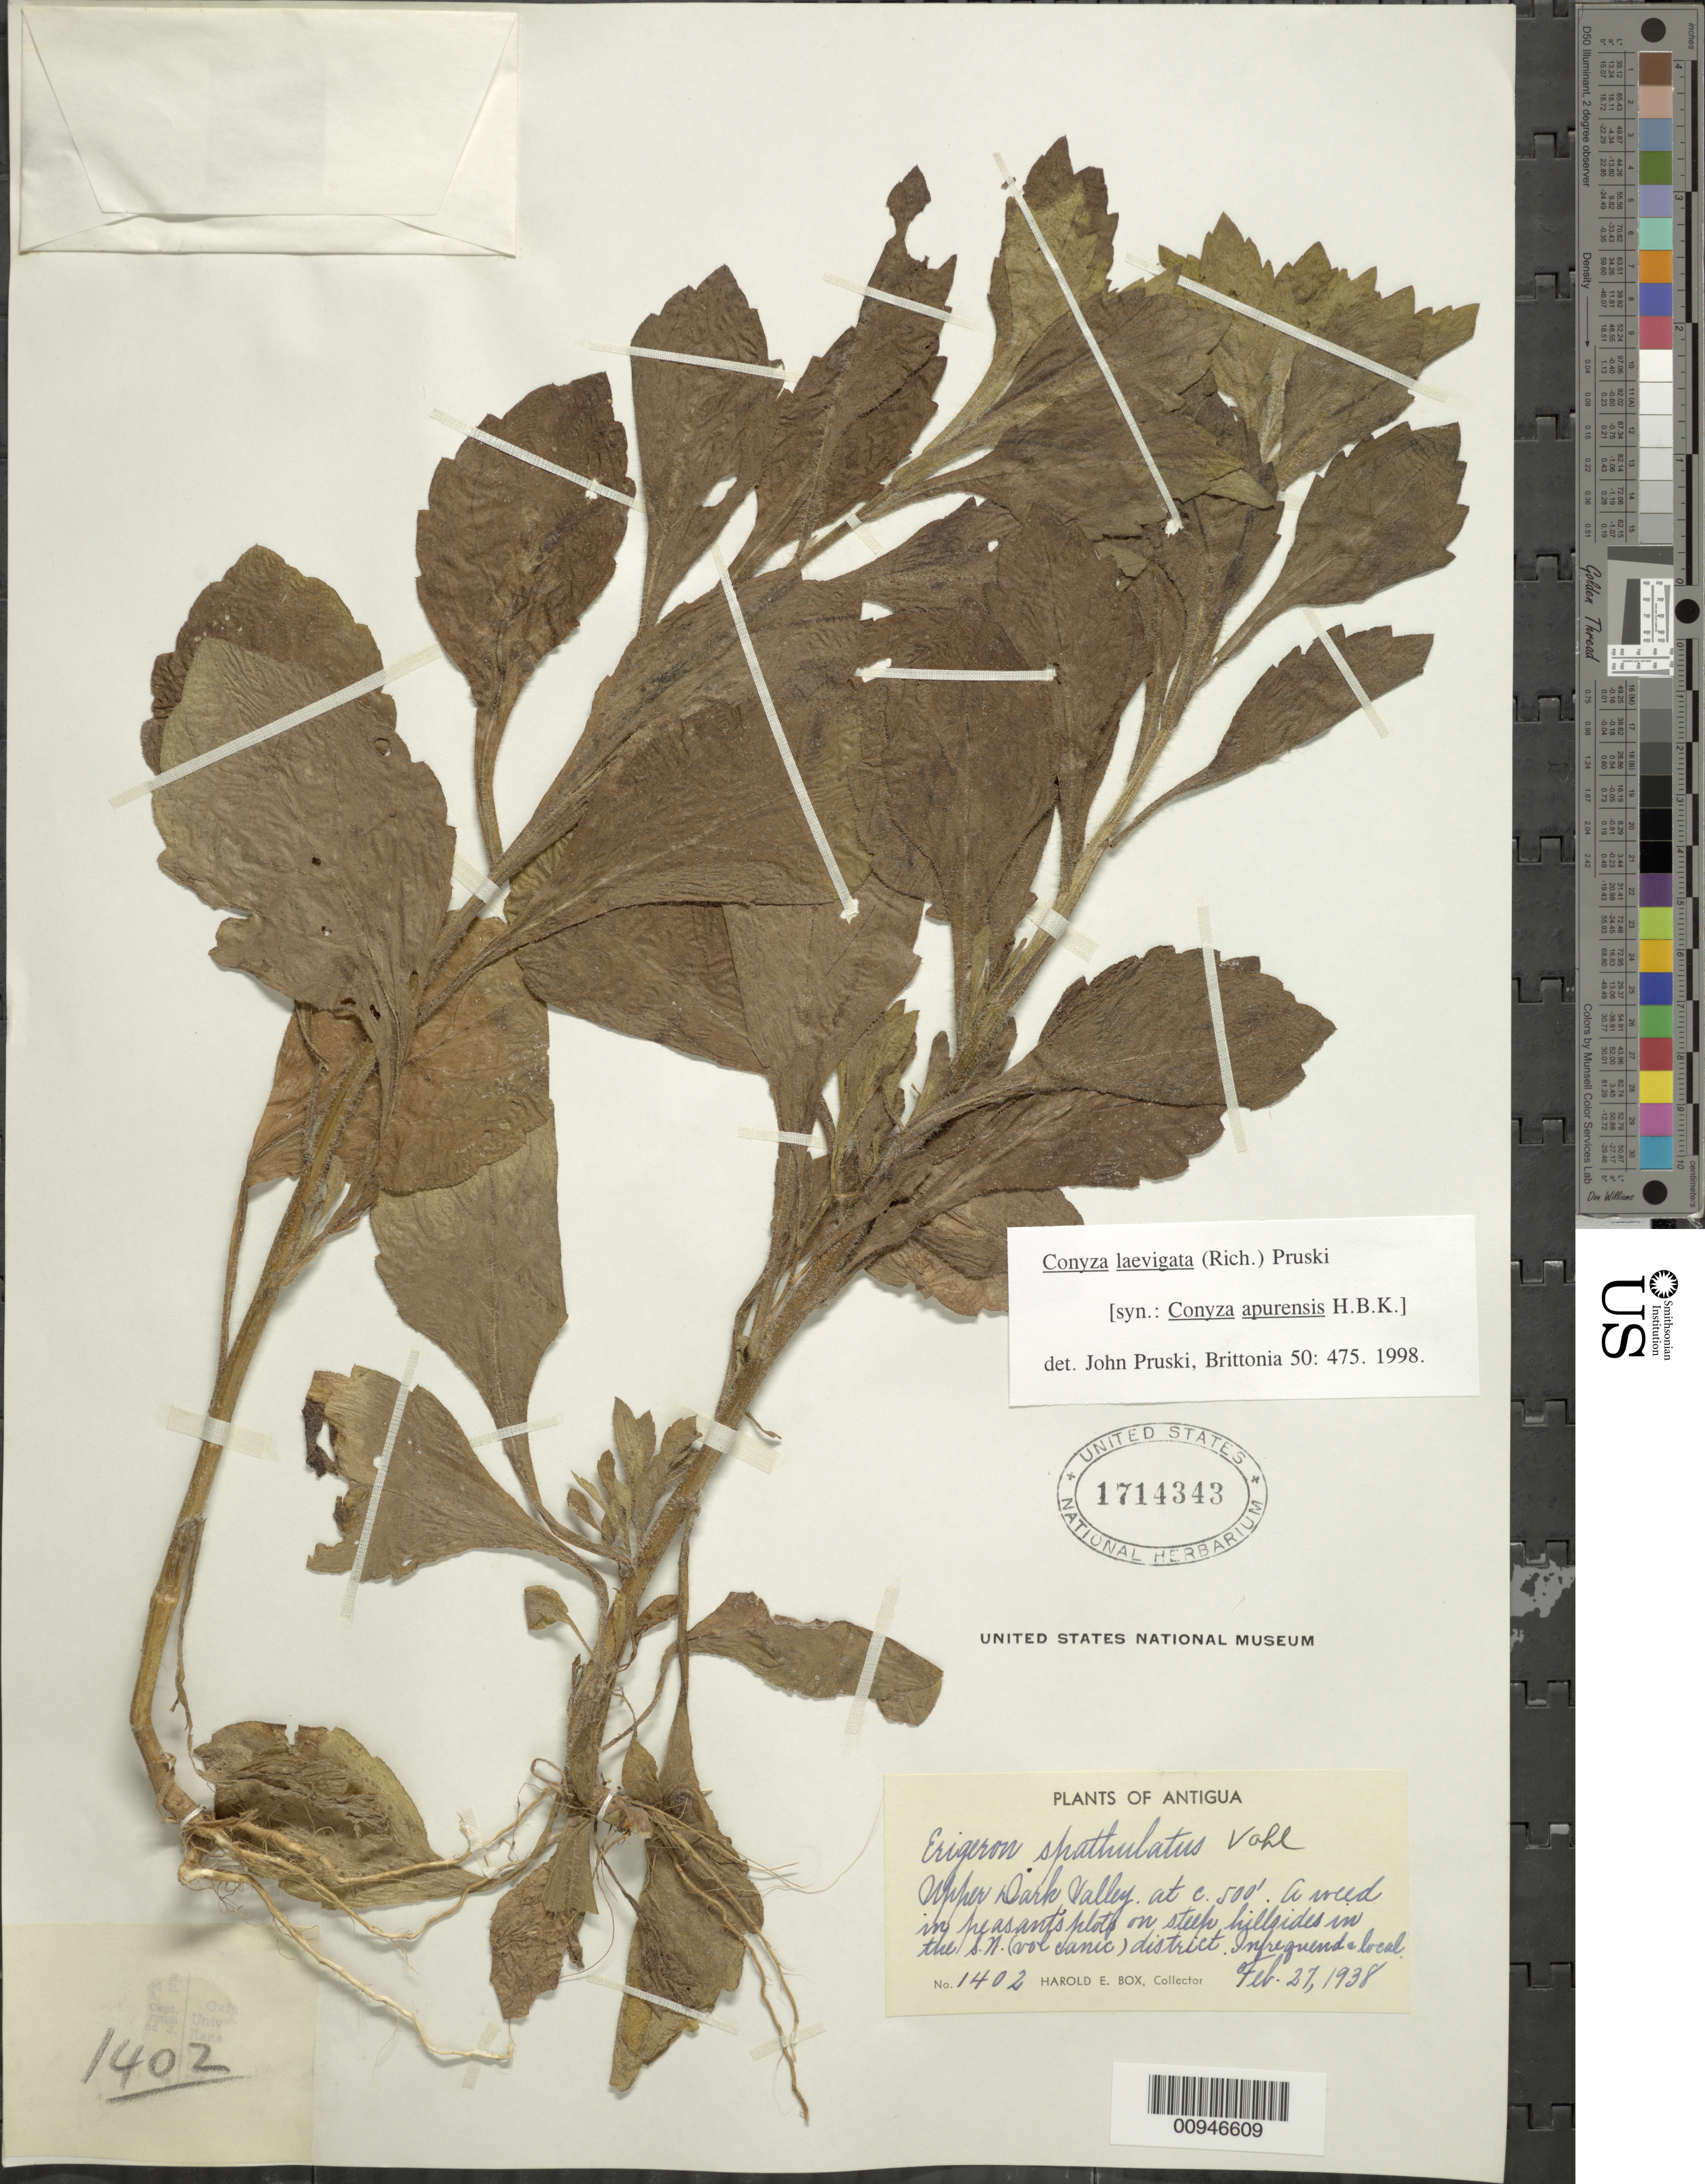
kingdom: Plantae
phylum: Tracheophyta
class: Magnoliopsida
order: Asterales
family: Asteraceae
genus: Conyza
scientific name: Conyza laevigata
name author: (Rich.) Pruski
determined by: Pruski, J. F.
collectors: H. E. Box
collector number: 1402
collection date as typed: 27 Feb 1938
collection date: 1938-02-27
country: Antigua and Barbuda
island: Antigua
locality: Upper Dark Valley, in peasants plots in the SW (volcanic) district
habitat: On steep hillsides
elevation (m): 500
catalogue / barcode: US 1714343